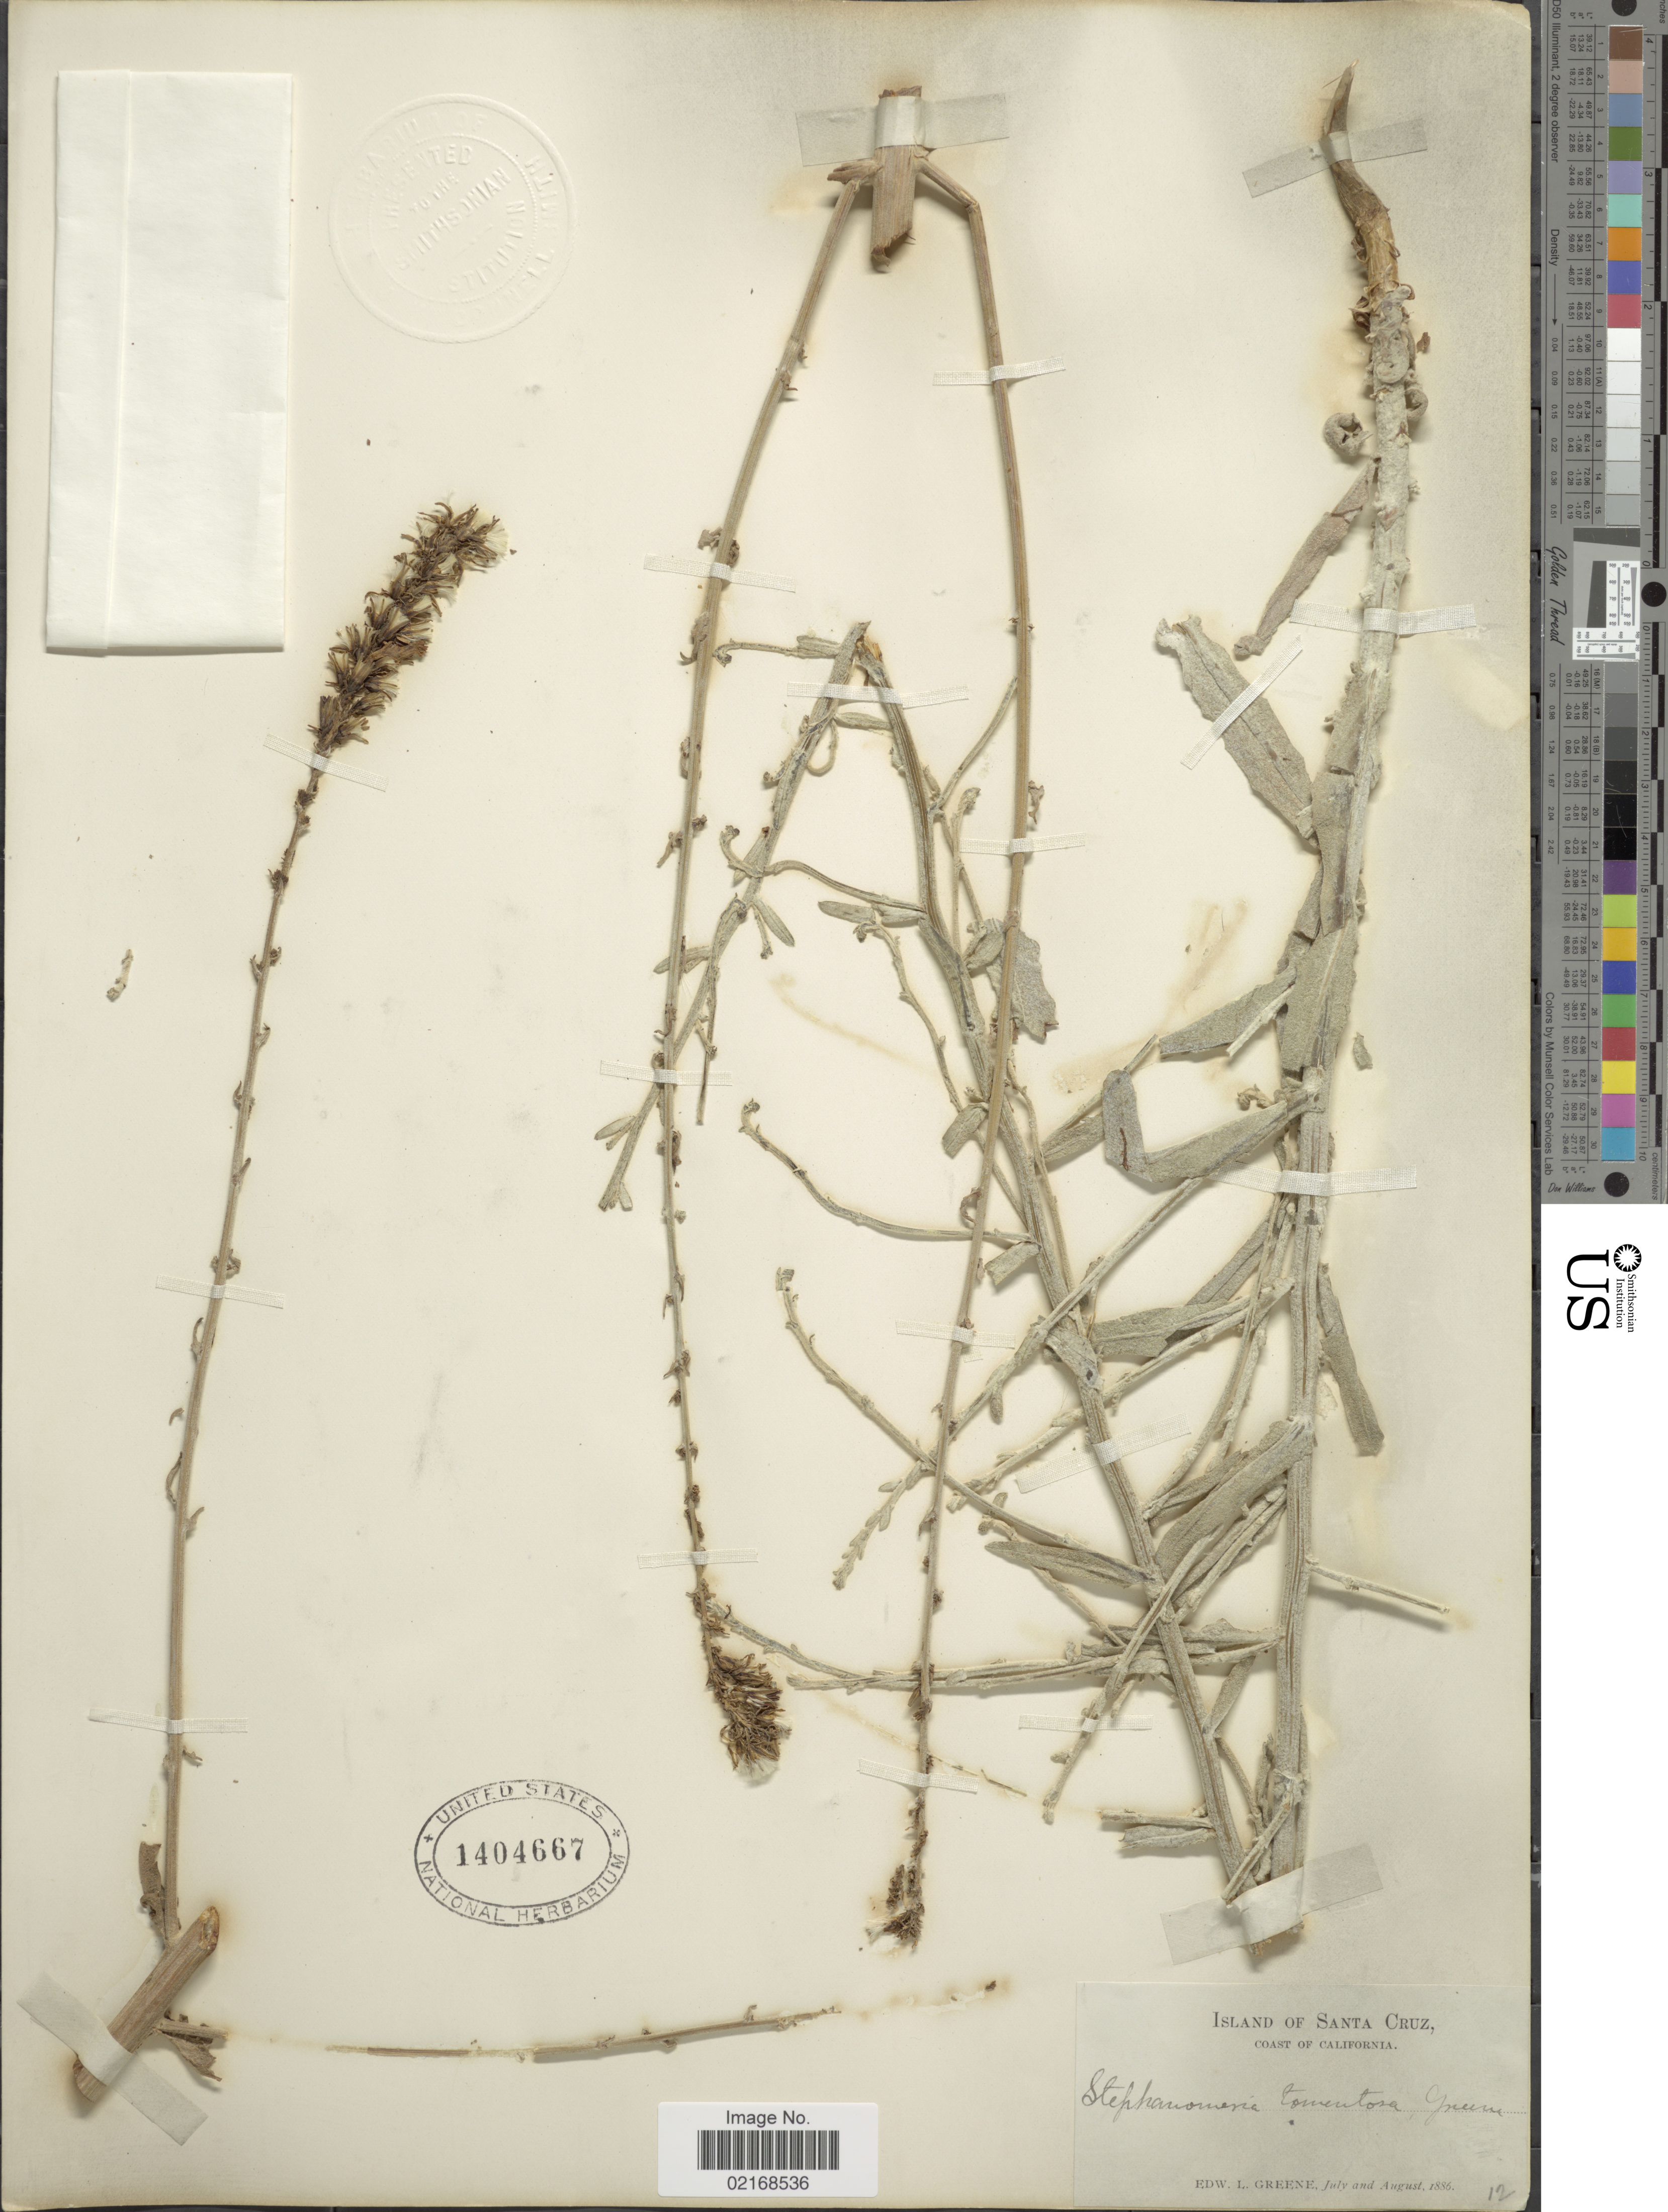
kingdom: Plantae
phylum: Tracheophyta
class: Magnoliopsida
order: Asterales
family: Asteraceae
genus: Stephanomeria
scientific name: Stephanomeria virgata subsp. virgata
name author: Benth.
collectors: E. L. Greene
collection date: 1886-07/1886-08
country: United States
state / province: California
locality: Coast of California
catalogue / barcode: US 1404667